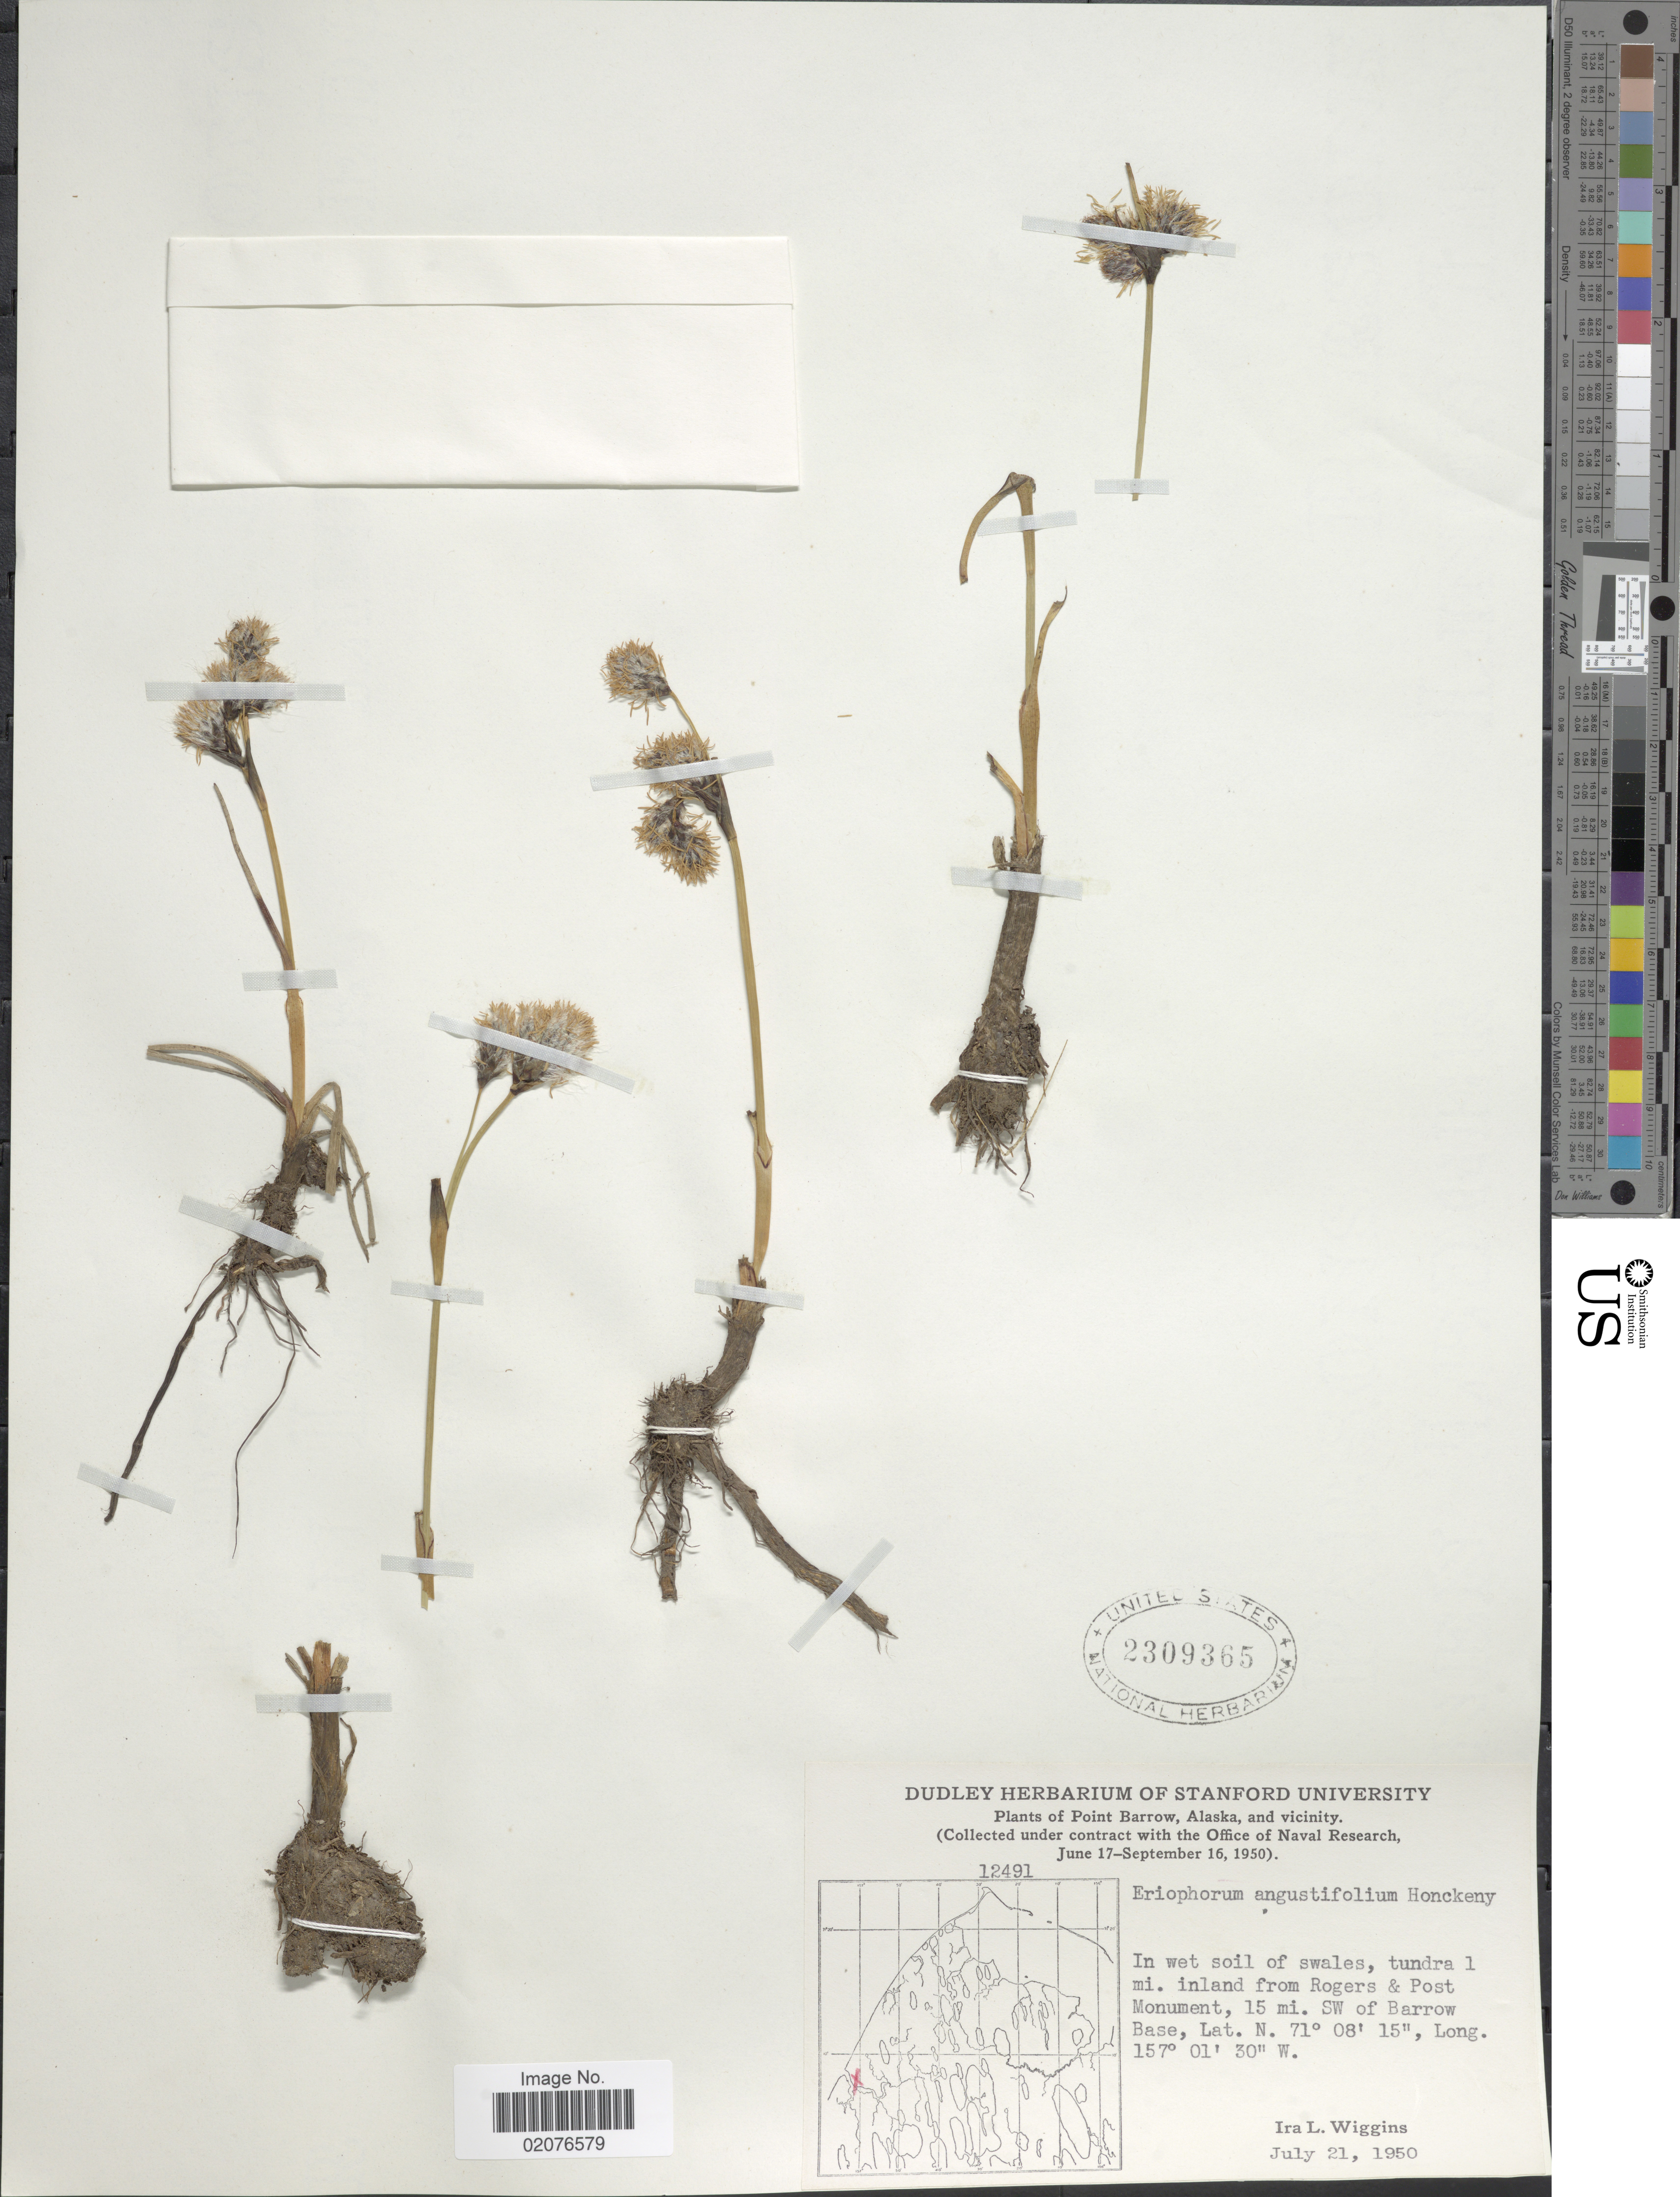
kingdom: Plantae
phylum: Tracheophyta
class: Liliopsida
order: Poales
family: Cyperaceae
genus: Eriophorum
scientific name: Eriophorum angustifolium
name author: Honck.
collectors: I. L. Wiggins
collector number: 12491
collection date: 1950-07-21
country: United States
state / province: Alaska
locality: Point Barrow, and vicinity, In wet soil of swales, tundra 1 mi inland from Rogers & Post Monument, 15 mi SW of Barrow Base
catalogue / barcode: US 2309365